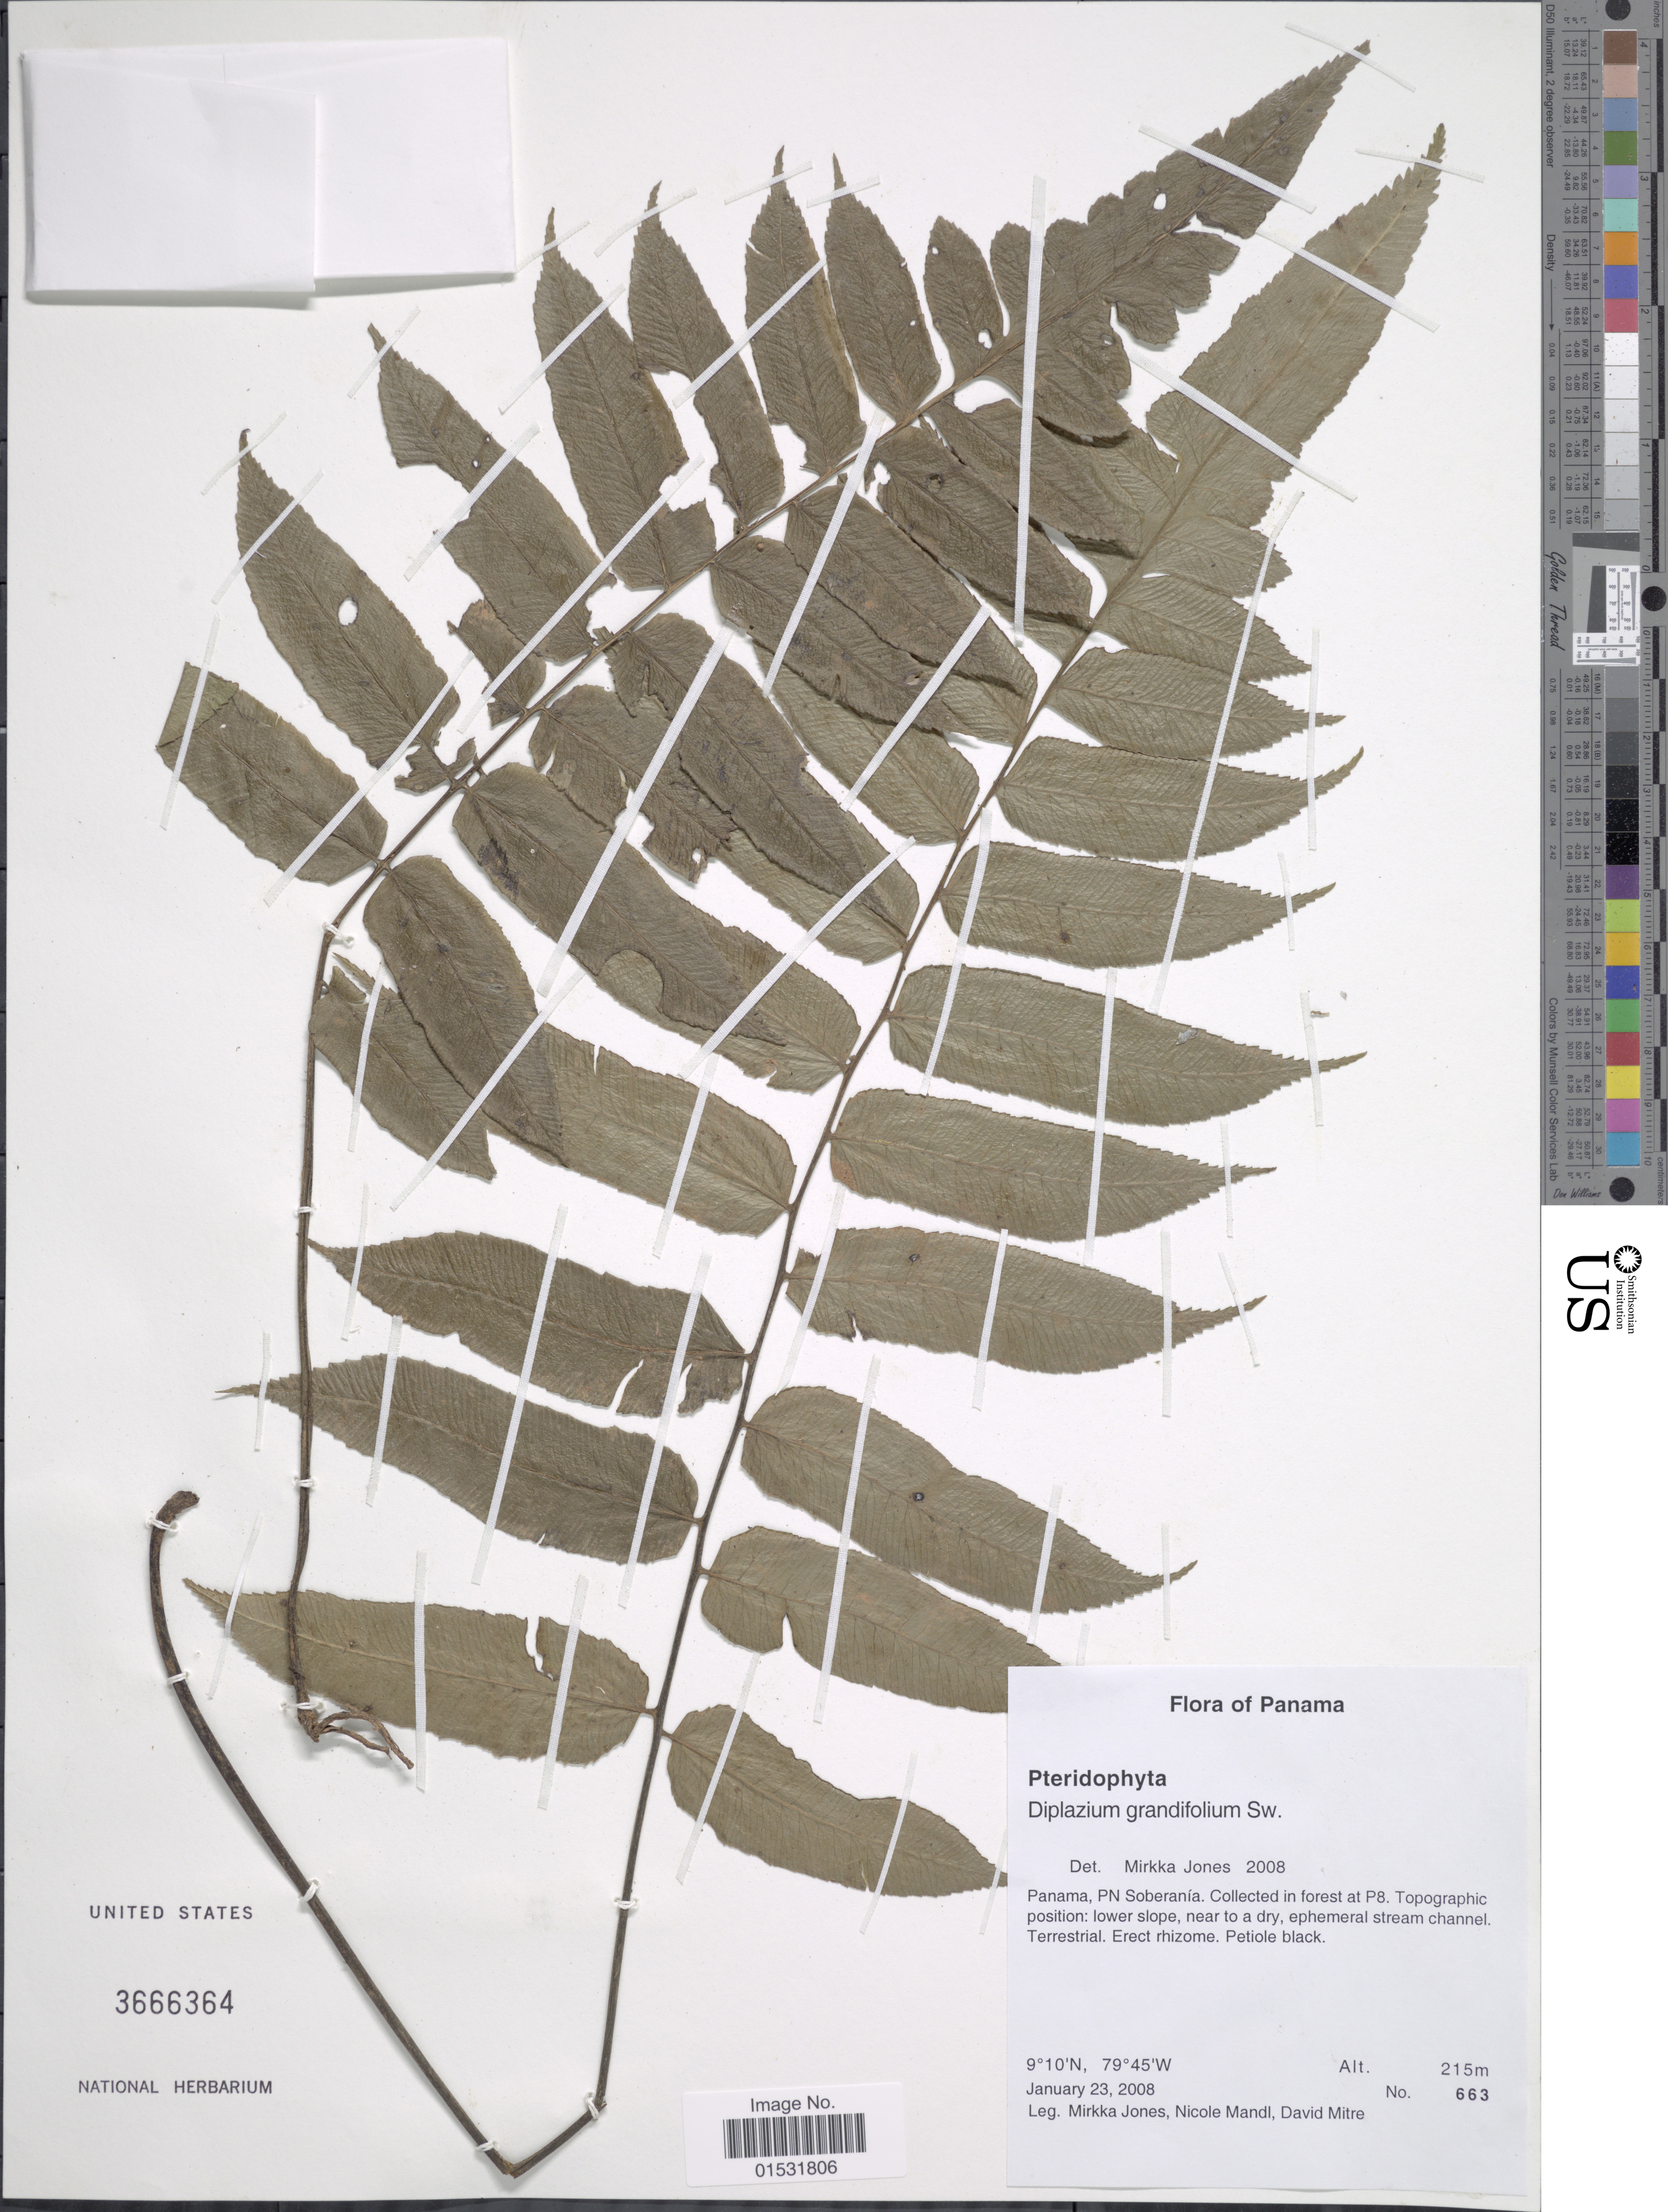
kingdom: Plantae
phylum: Tracheophyta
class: Polypodiopsida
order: Polypodiales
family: Athyriaceae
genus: Diplazium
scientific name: Diplazium grandifolium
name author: Sw.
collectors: M. Jones, N. Mandl & D. Mitre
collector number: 663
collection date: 2008-01-23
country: Panama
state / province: Panamá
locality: PN Soberania. In forest at P8.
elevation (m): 215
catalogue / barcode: US 3666364